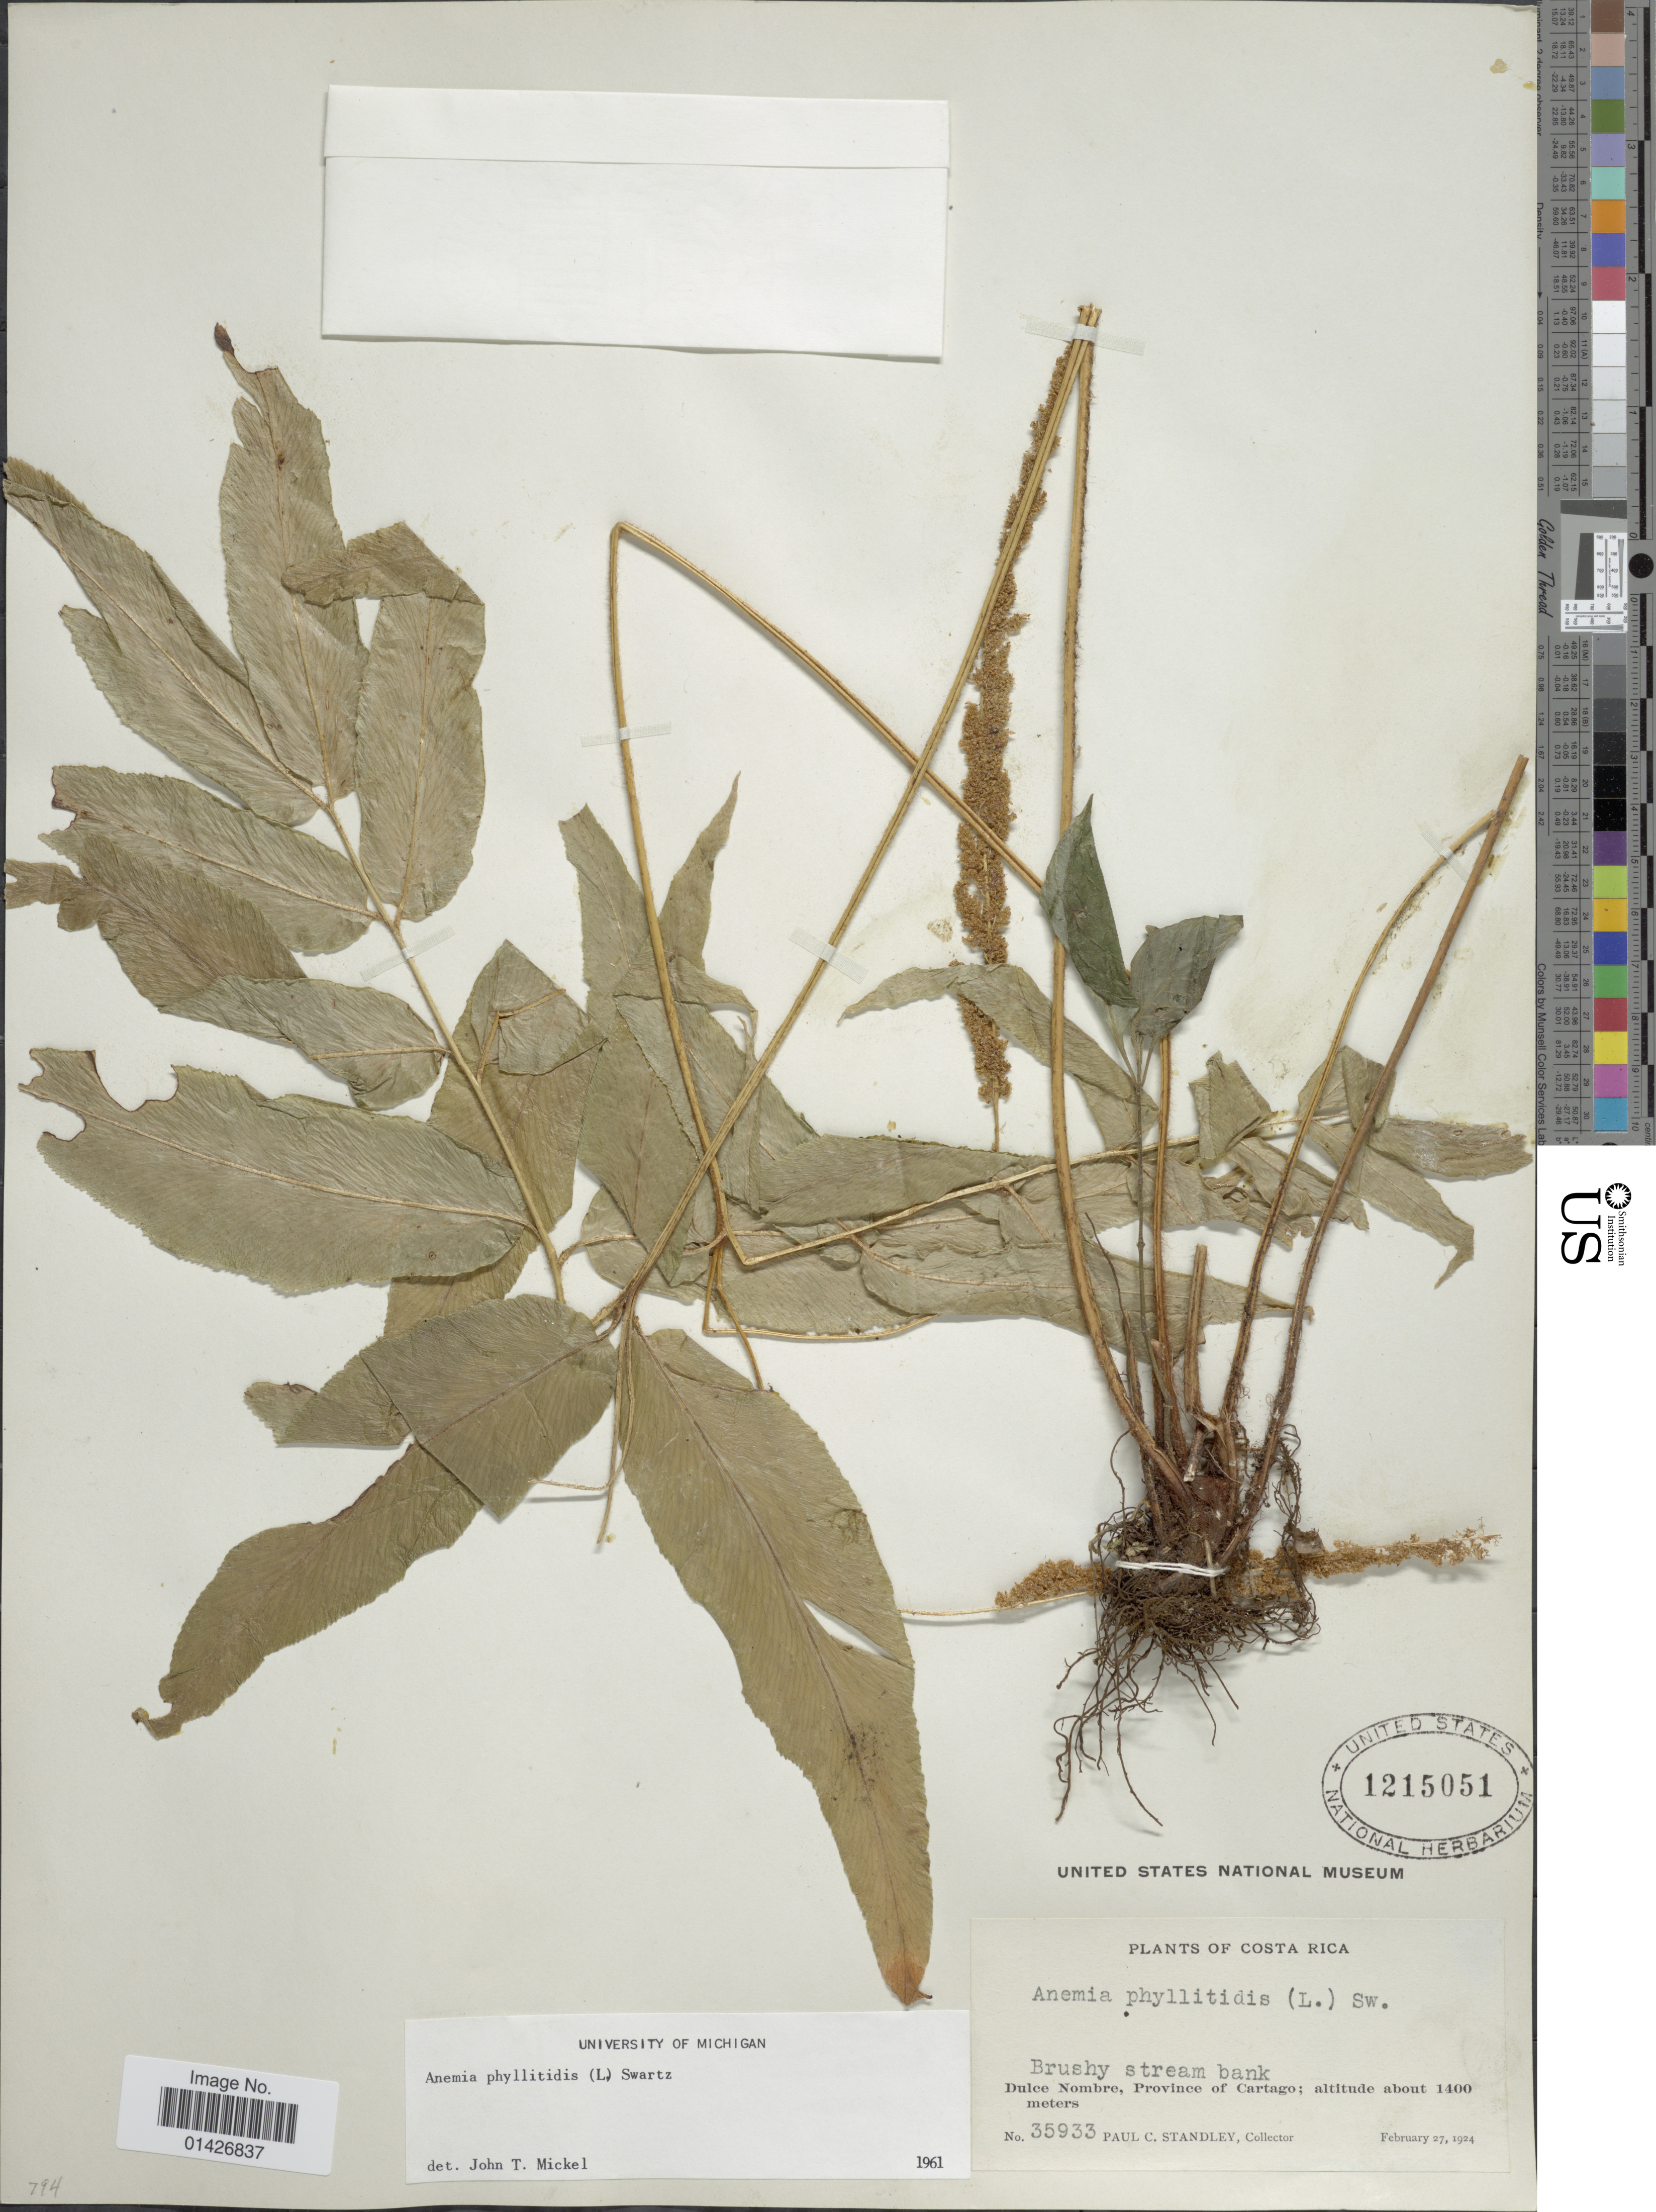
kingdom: Plantae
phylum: Tracheophyta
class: Polypodiopsida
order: Schizaeales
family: Anemiaceae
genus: Anemia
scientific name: Anemia phyllitidis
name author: (L.) Sw.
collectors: P. C. Standley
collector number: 35933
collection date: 1924-02-27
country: Costa Rica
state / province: Cartago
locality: Brushy stream bank, Dulce Nombre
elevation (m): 1400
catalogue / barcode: US 1215051